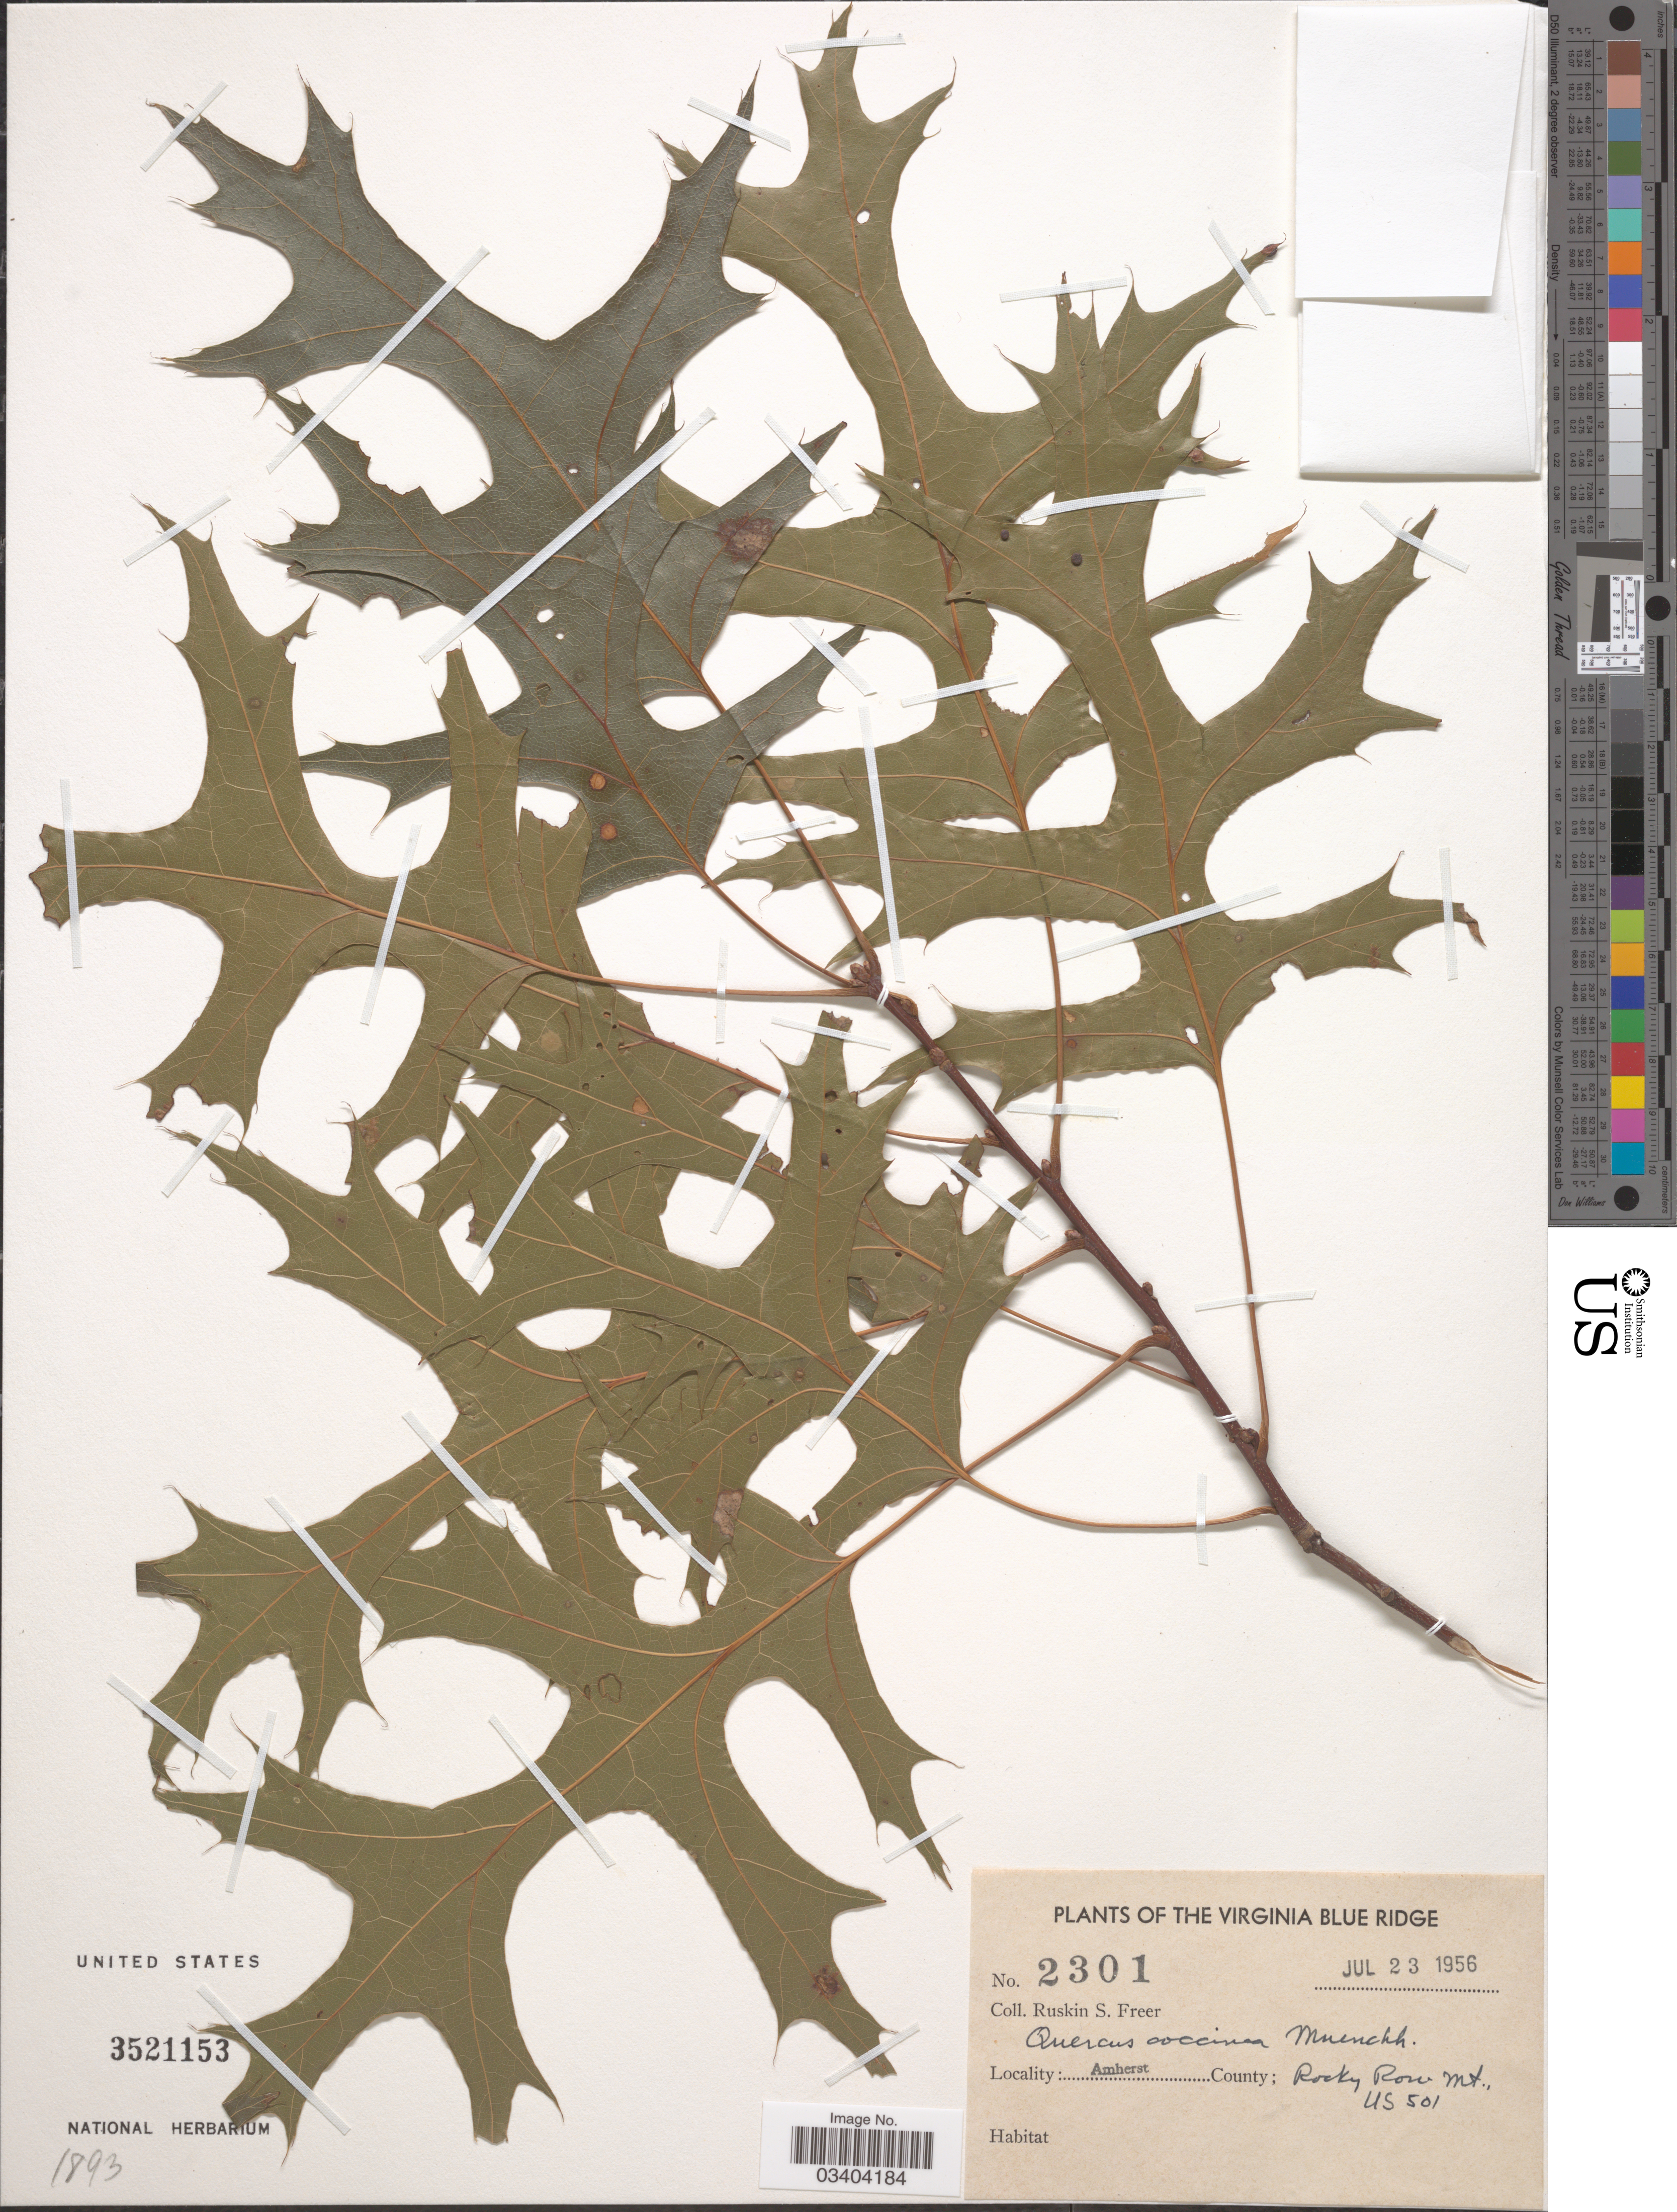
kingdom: Plantae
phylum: Tracheophyta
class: Magnoliopsida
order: Fagales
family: Fagaceae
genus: Quercus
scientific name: Quercus coccinea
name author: Münchh.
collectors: R. Freer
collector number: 2301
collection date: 1956-07-23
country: United States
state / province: Virginia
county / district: Amherst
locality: Virginia Blue Ridge. Amherst County; Rocky Row Mt., US 501.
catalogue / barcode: US 3521153